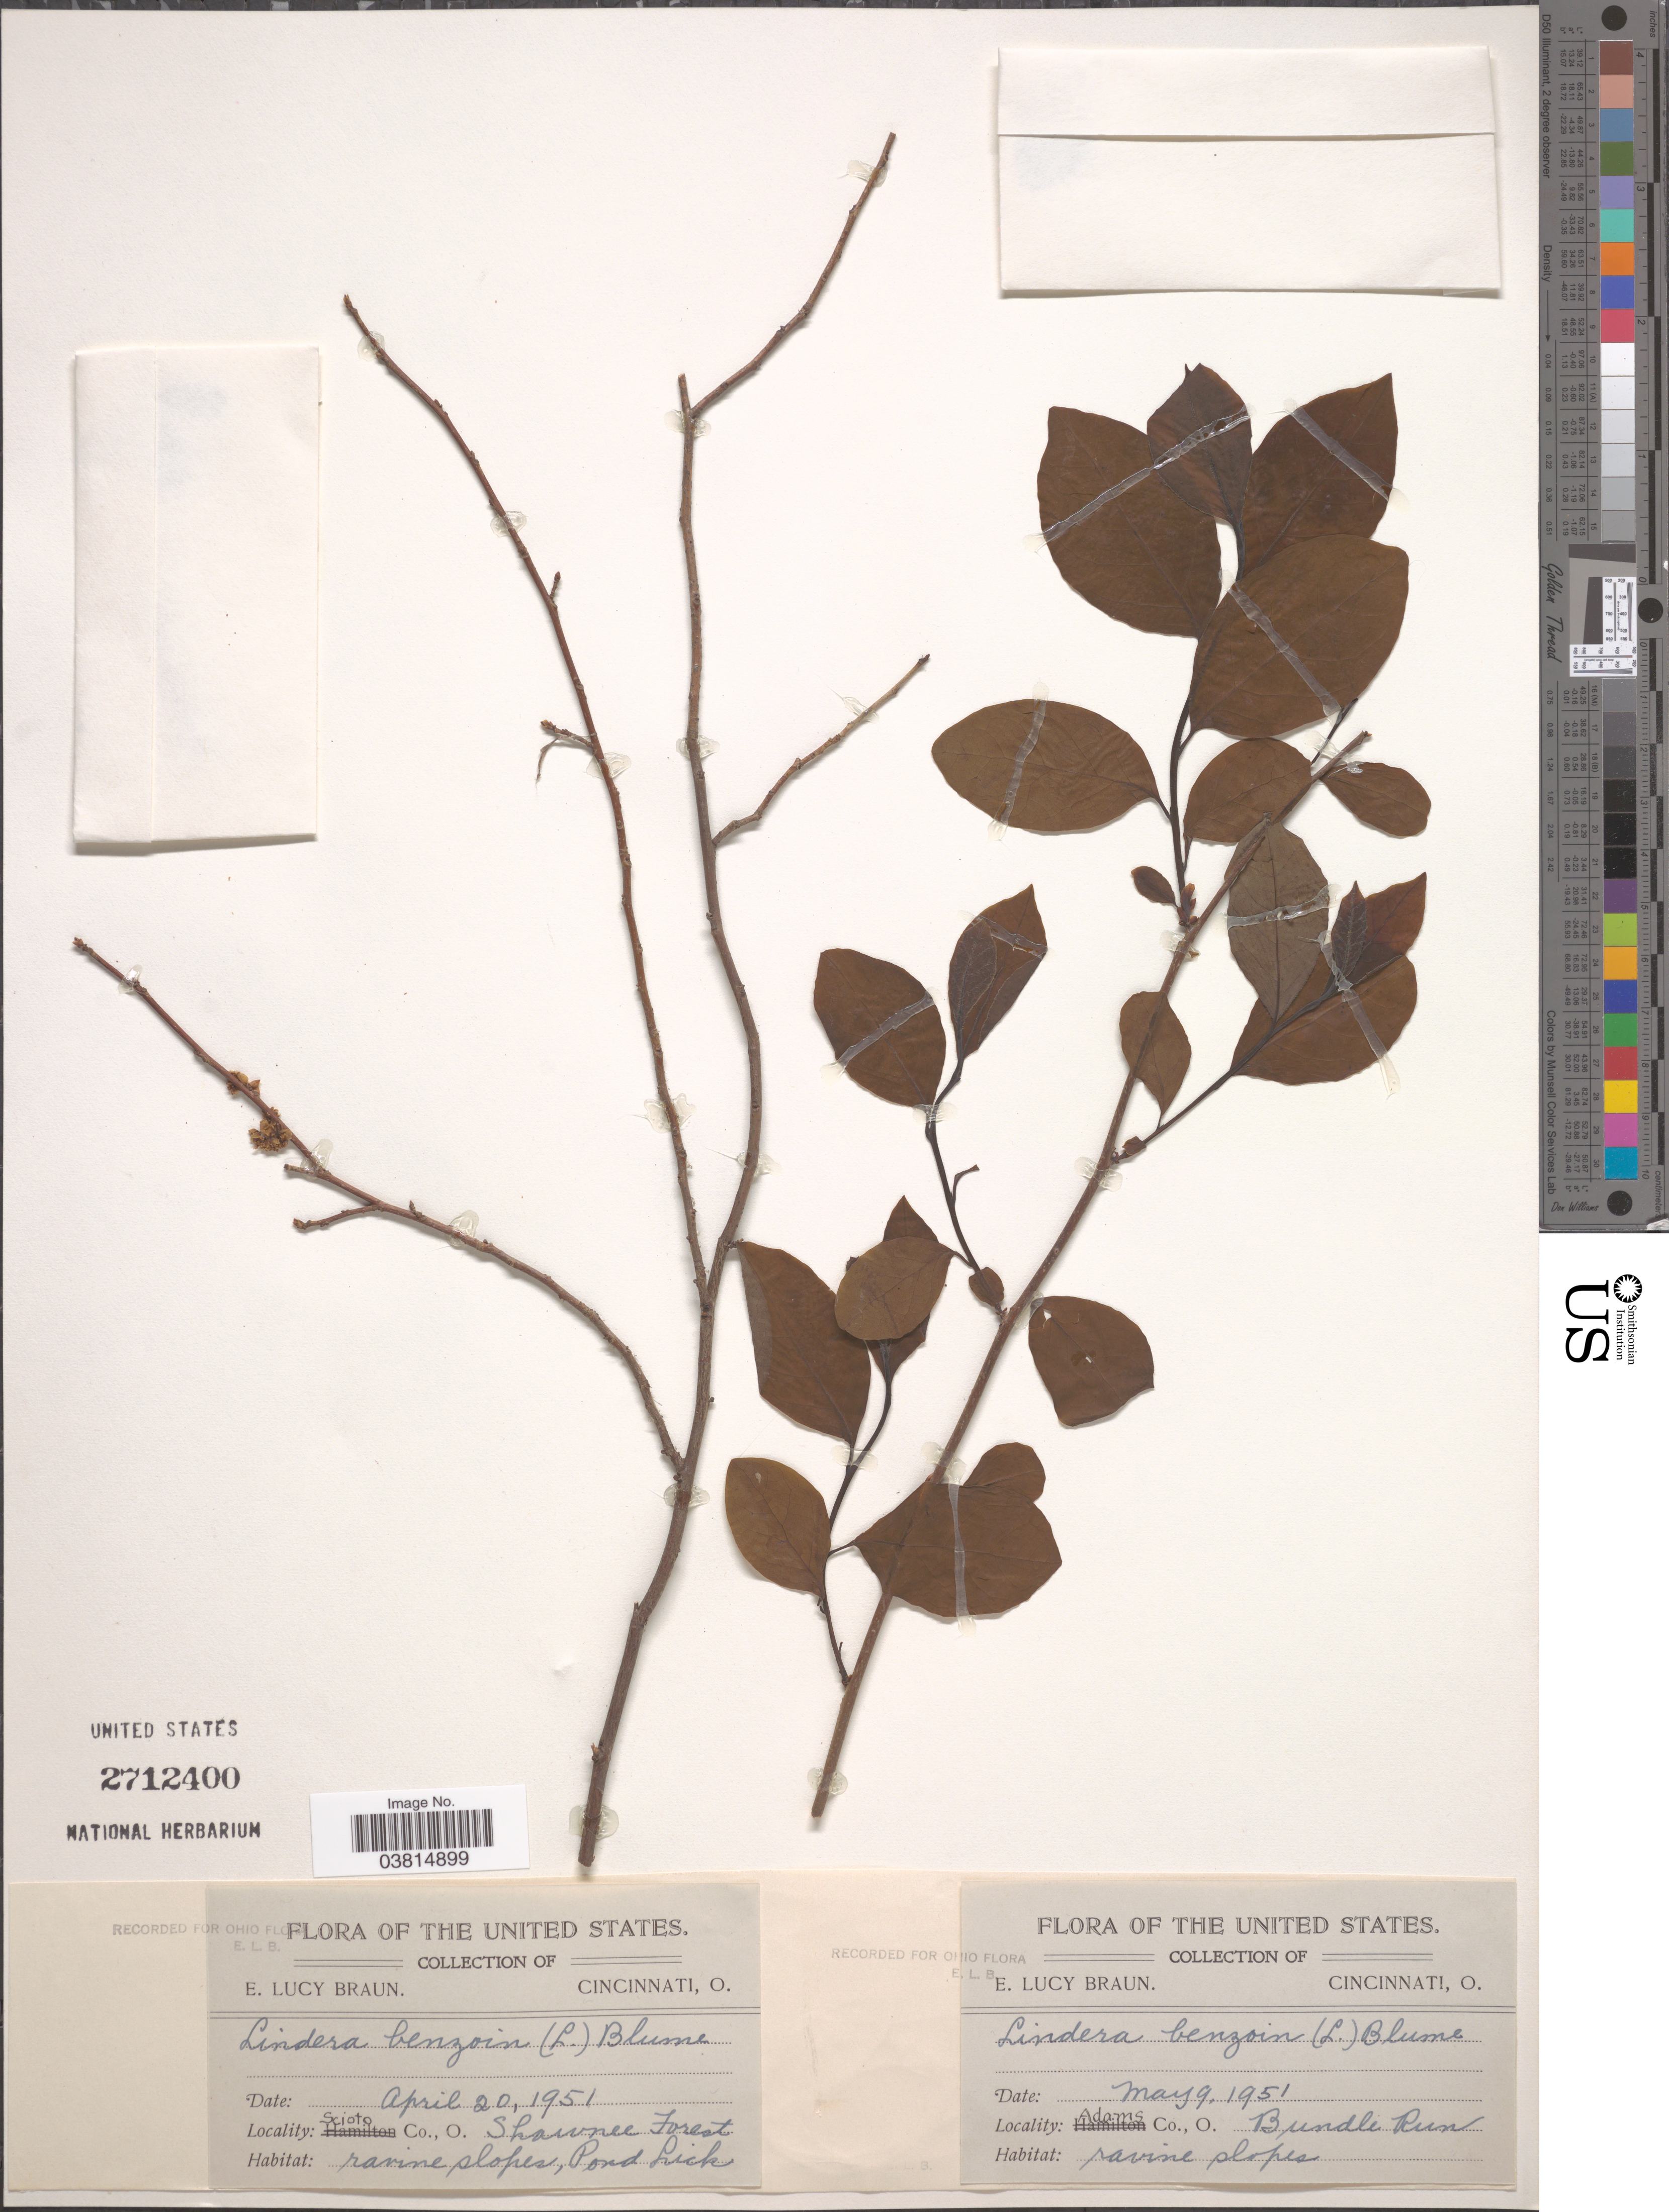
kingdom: Plantae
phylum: Tracheophyta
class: Magnoliopsida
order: Laurales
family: Lauraceae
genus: Lindera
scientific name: Lindera benzoin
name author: (L.) Blume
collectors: E. L. Braun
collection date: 1951-04-20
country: United States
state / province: Ohio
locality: Scioto Co., Shawnee Forest. Pond Lick.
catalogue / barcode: US 2712400